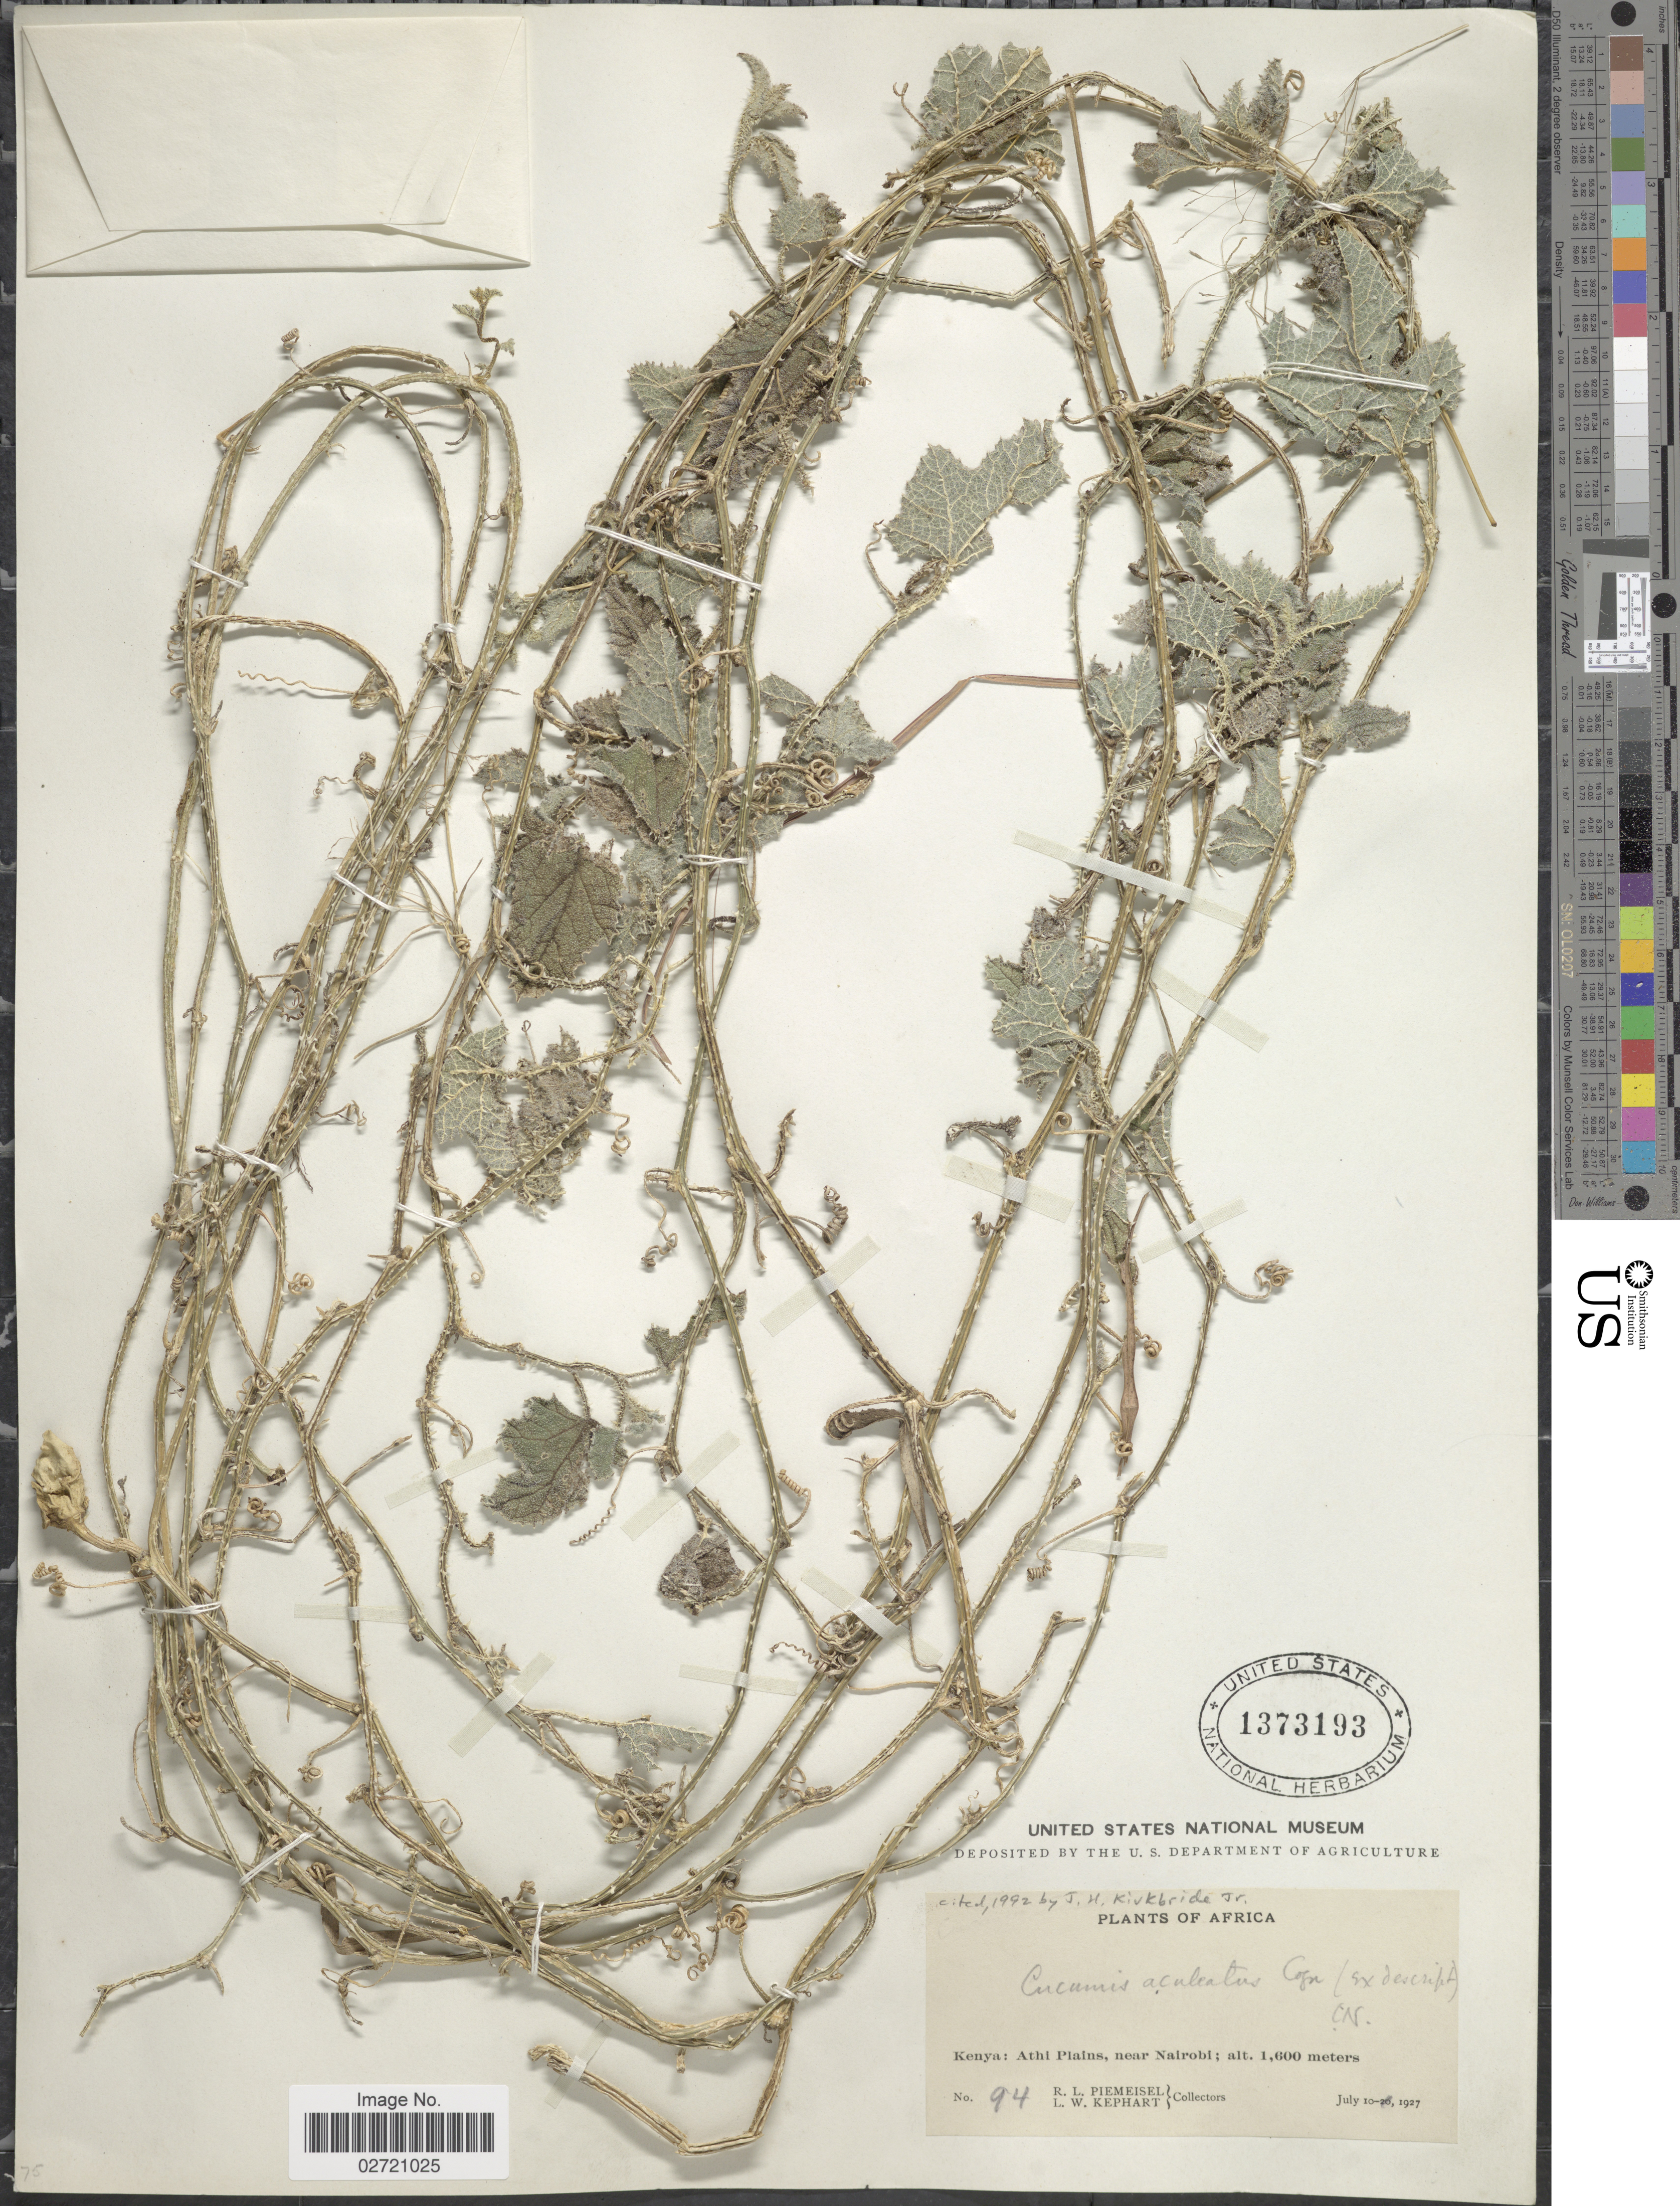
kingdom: Plantae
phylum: Tracheophyta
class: Magnoliopsida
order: Cucurbitales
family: Cucurbitaceae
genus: Cucumis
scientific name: Cucumis aculeatus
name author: Cogn.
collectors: R. L. Piemeisel & L. W. Kephart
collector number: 94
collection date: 1927-07-10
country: Kenya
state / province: Nairobi Area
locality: Athi Plains, near Nairobi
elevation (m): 1600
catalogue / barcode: US 1373193